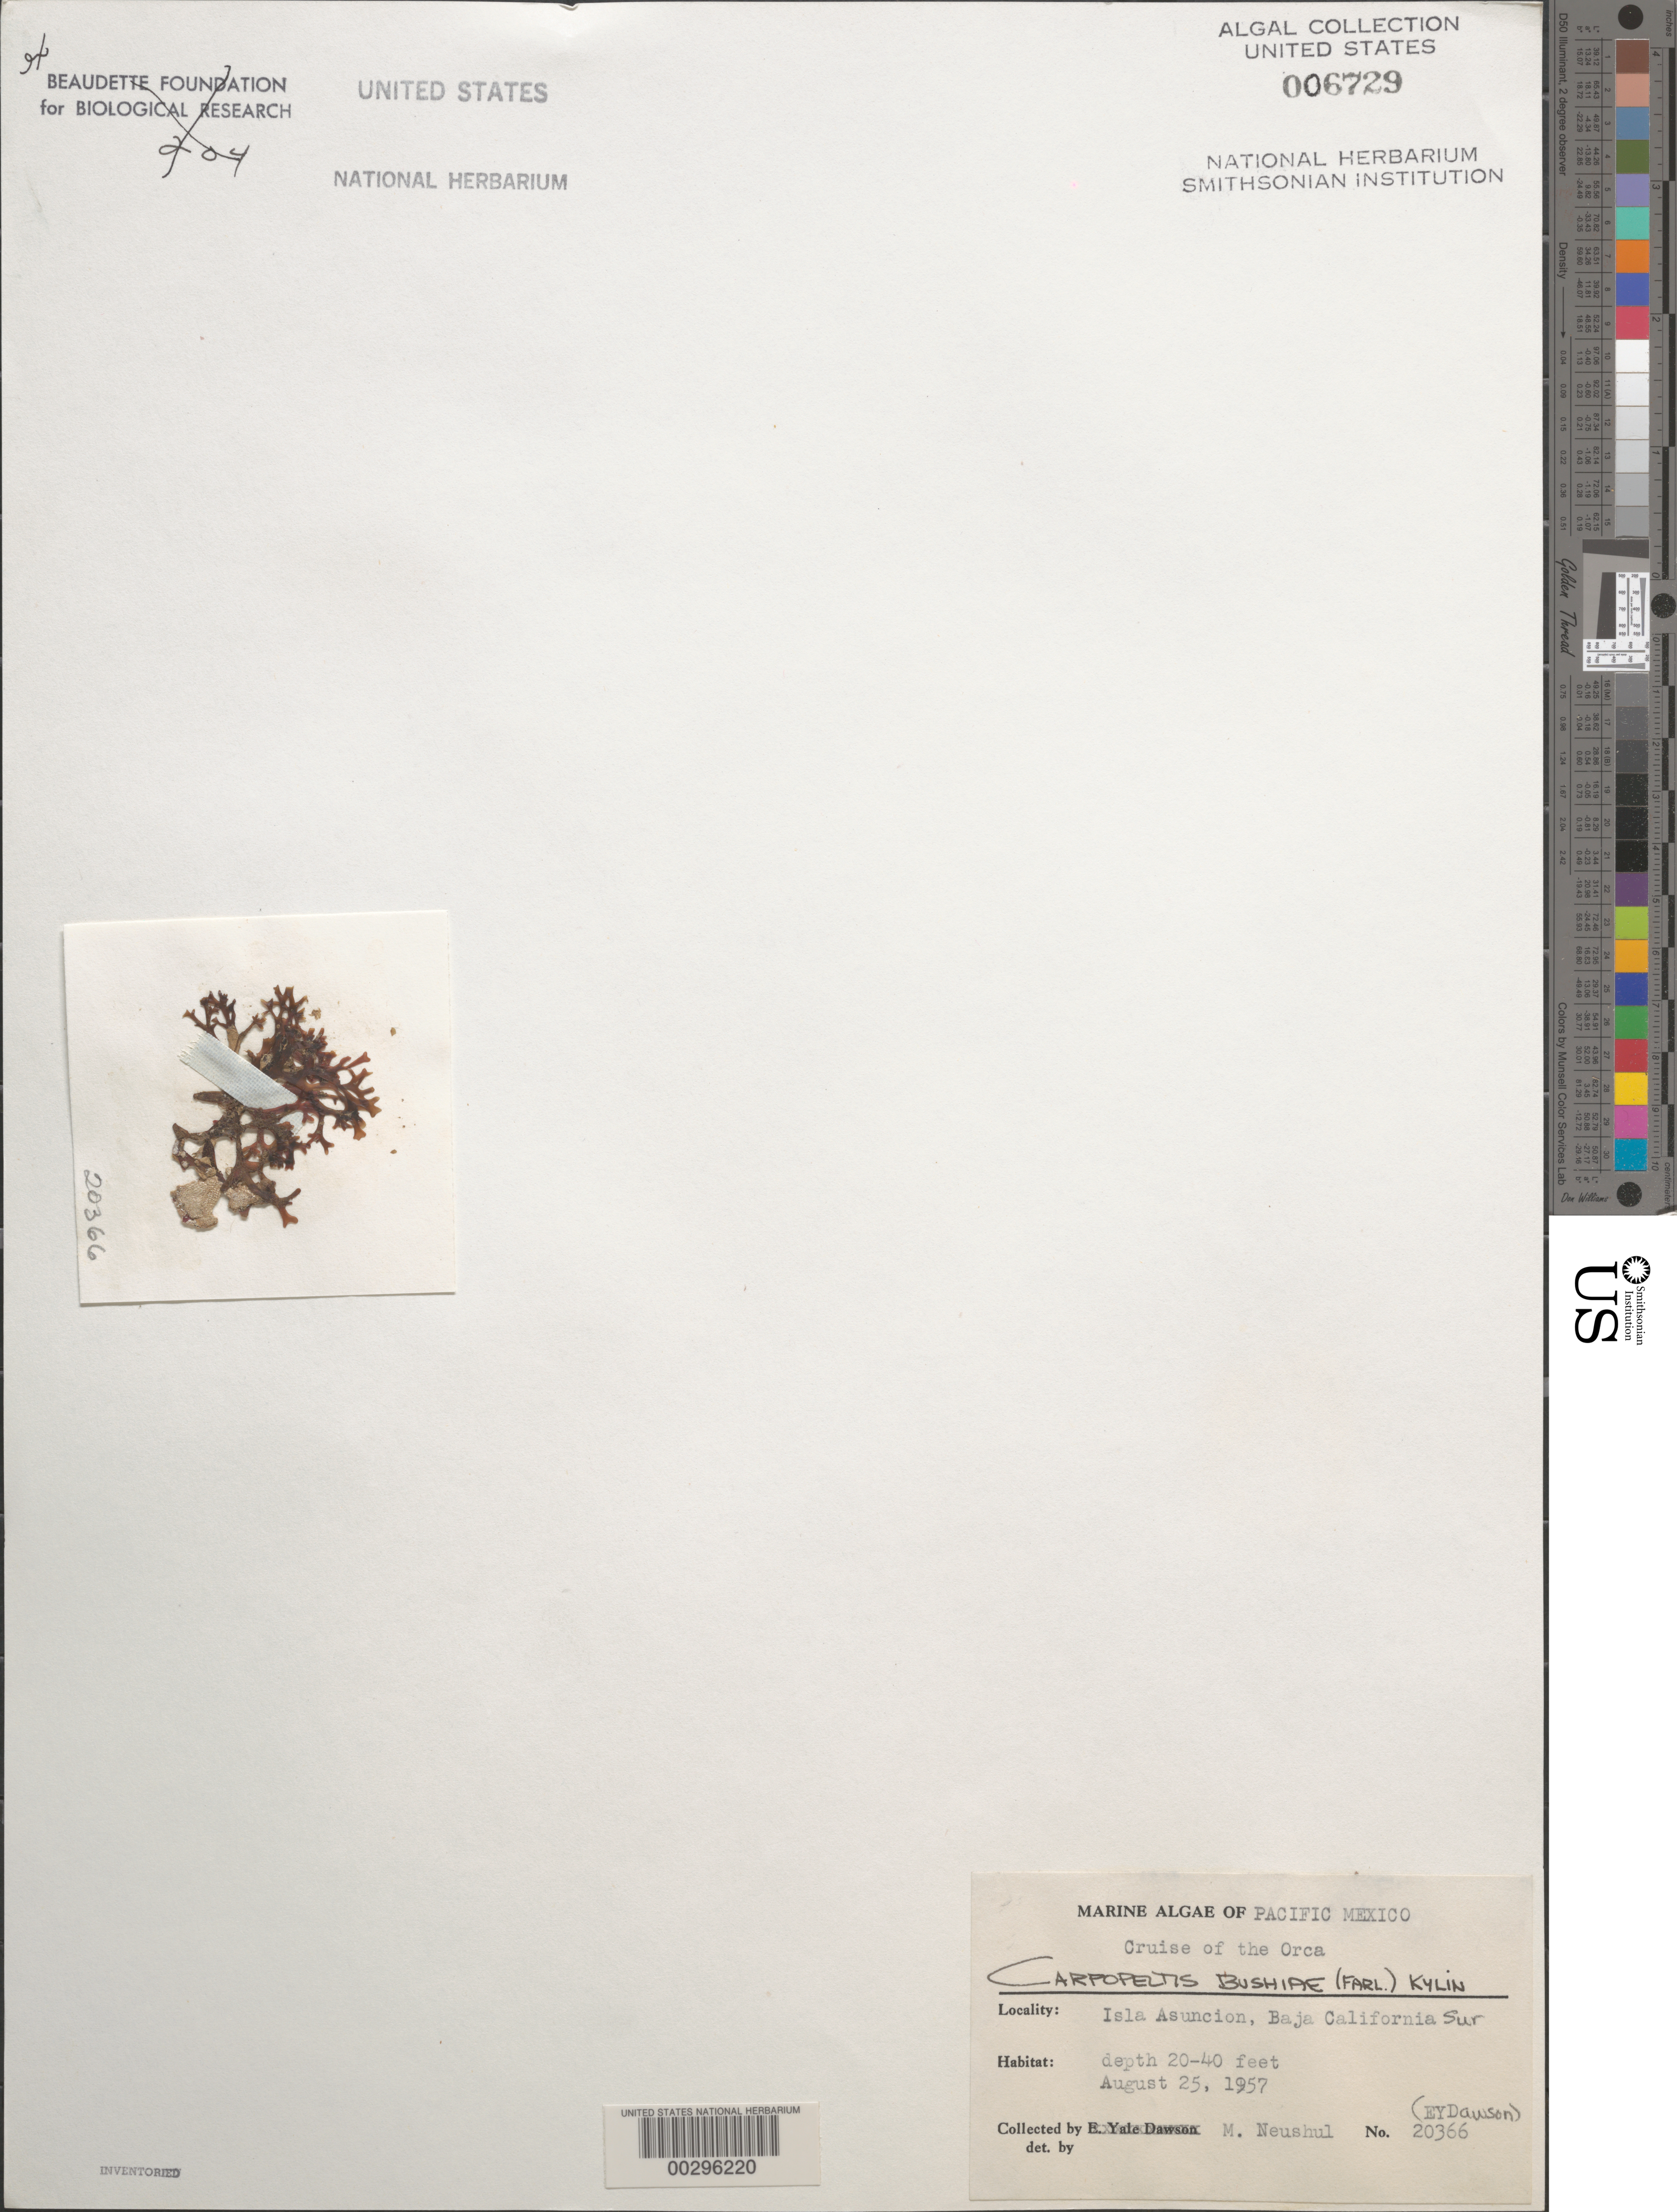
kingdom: Plantae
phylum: Rhodophyta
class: Florideophyceae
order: Halymeniales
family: Halymeniaceae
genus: Carpopeltis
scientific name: Carpopeltis bushiae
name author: (Farl.) Kylin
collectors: M. Neushul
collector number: EYD 20366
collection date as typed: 25 Aug 1957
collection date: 1957-08-25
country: Mexico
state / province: Baja California Sur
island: Isla Asuncion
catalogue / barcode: US 6729